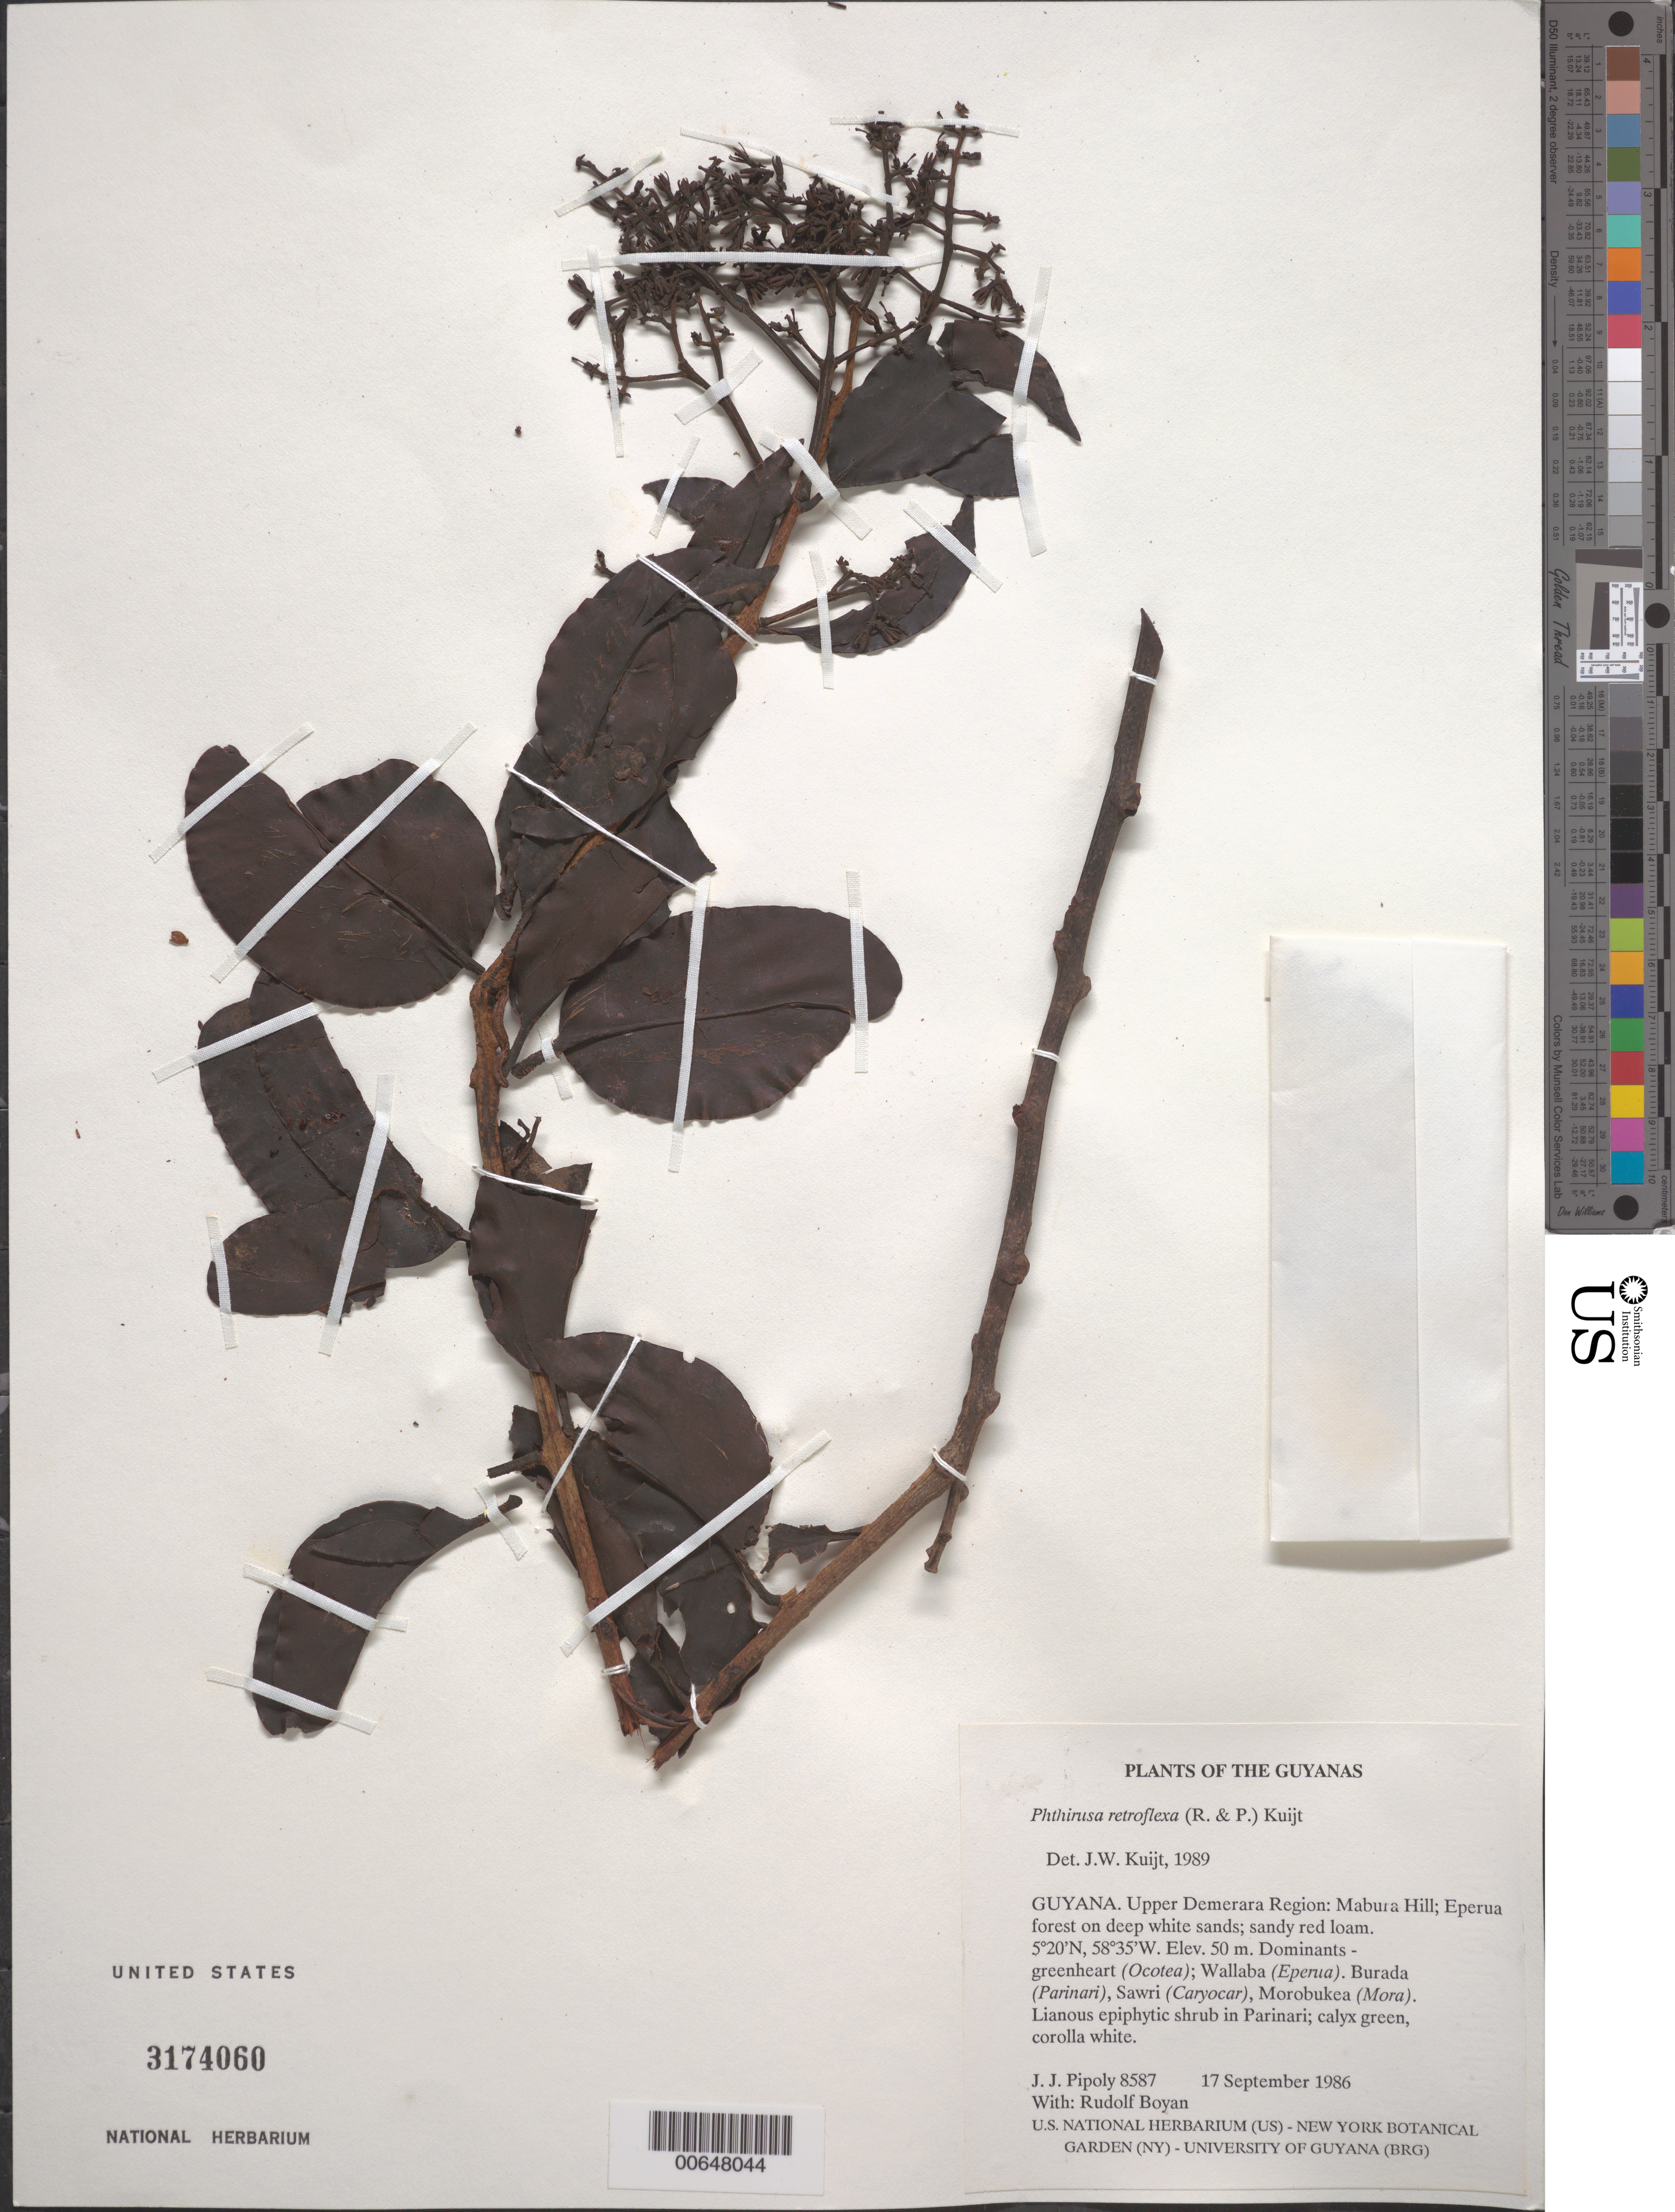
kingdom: Plantae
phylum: Tracheophyta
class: Magnoliopsida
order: Santalales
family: Loranthaceae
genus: Phthirusa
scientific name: Phthirusa retroflexa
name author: (Ruiz & Pav.) Kuijt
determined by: Kuijt, Job, (CANADA)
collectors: J. J. Pipoly & R. Boyan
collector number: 8587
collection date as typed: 17 September 1986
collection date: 1986-09-17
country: Guyana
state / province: U. Demerara-Berbice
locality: Mabura Hill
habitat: Eperua forest on deep white sands; sandy red loam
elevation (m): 50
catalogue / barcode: US 3174060